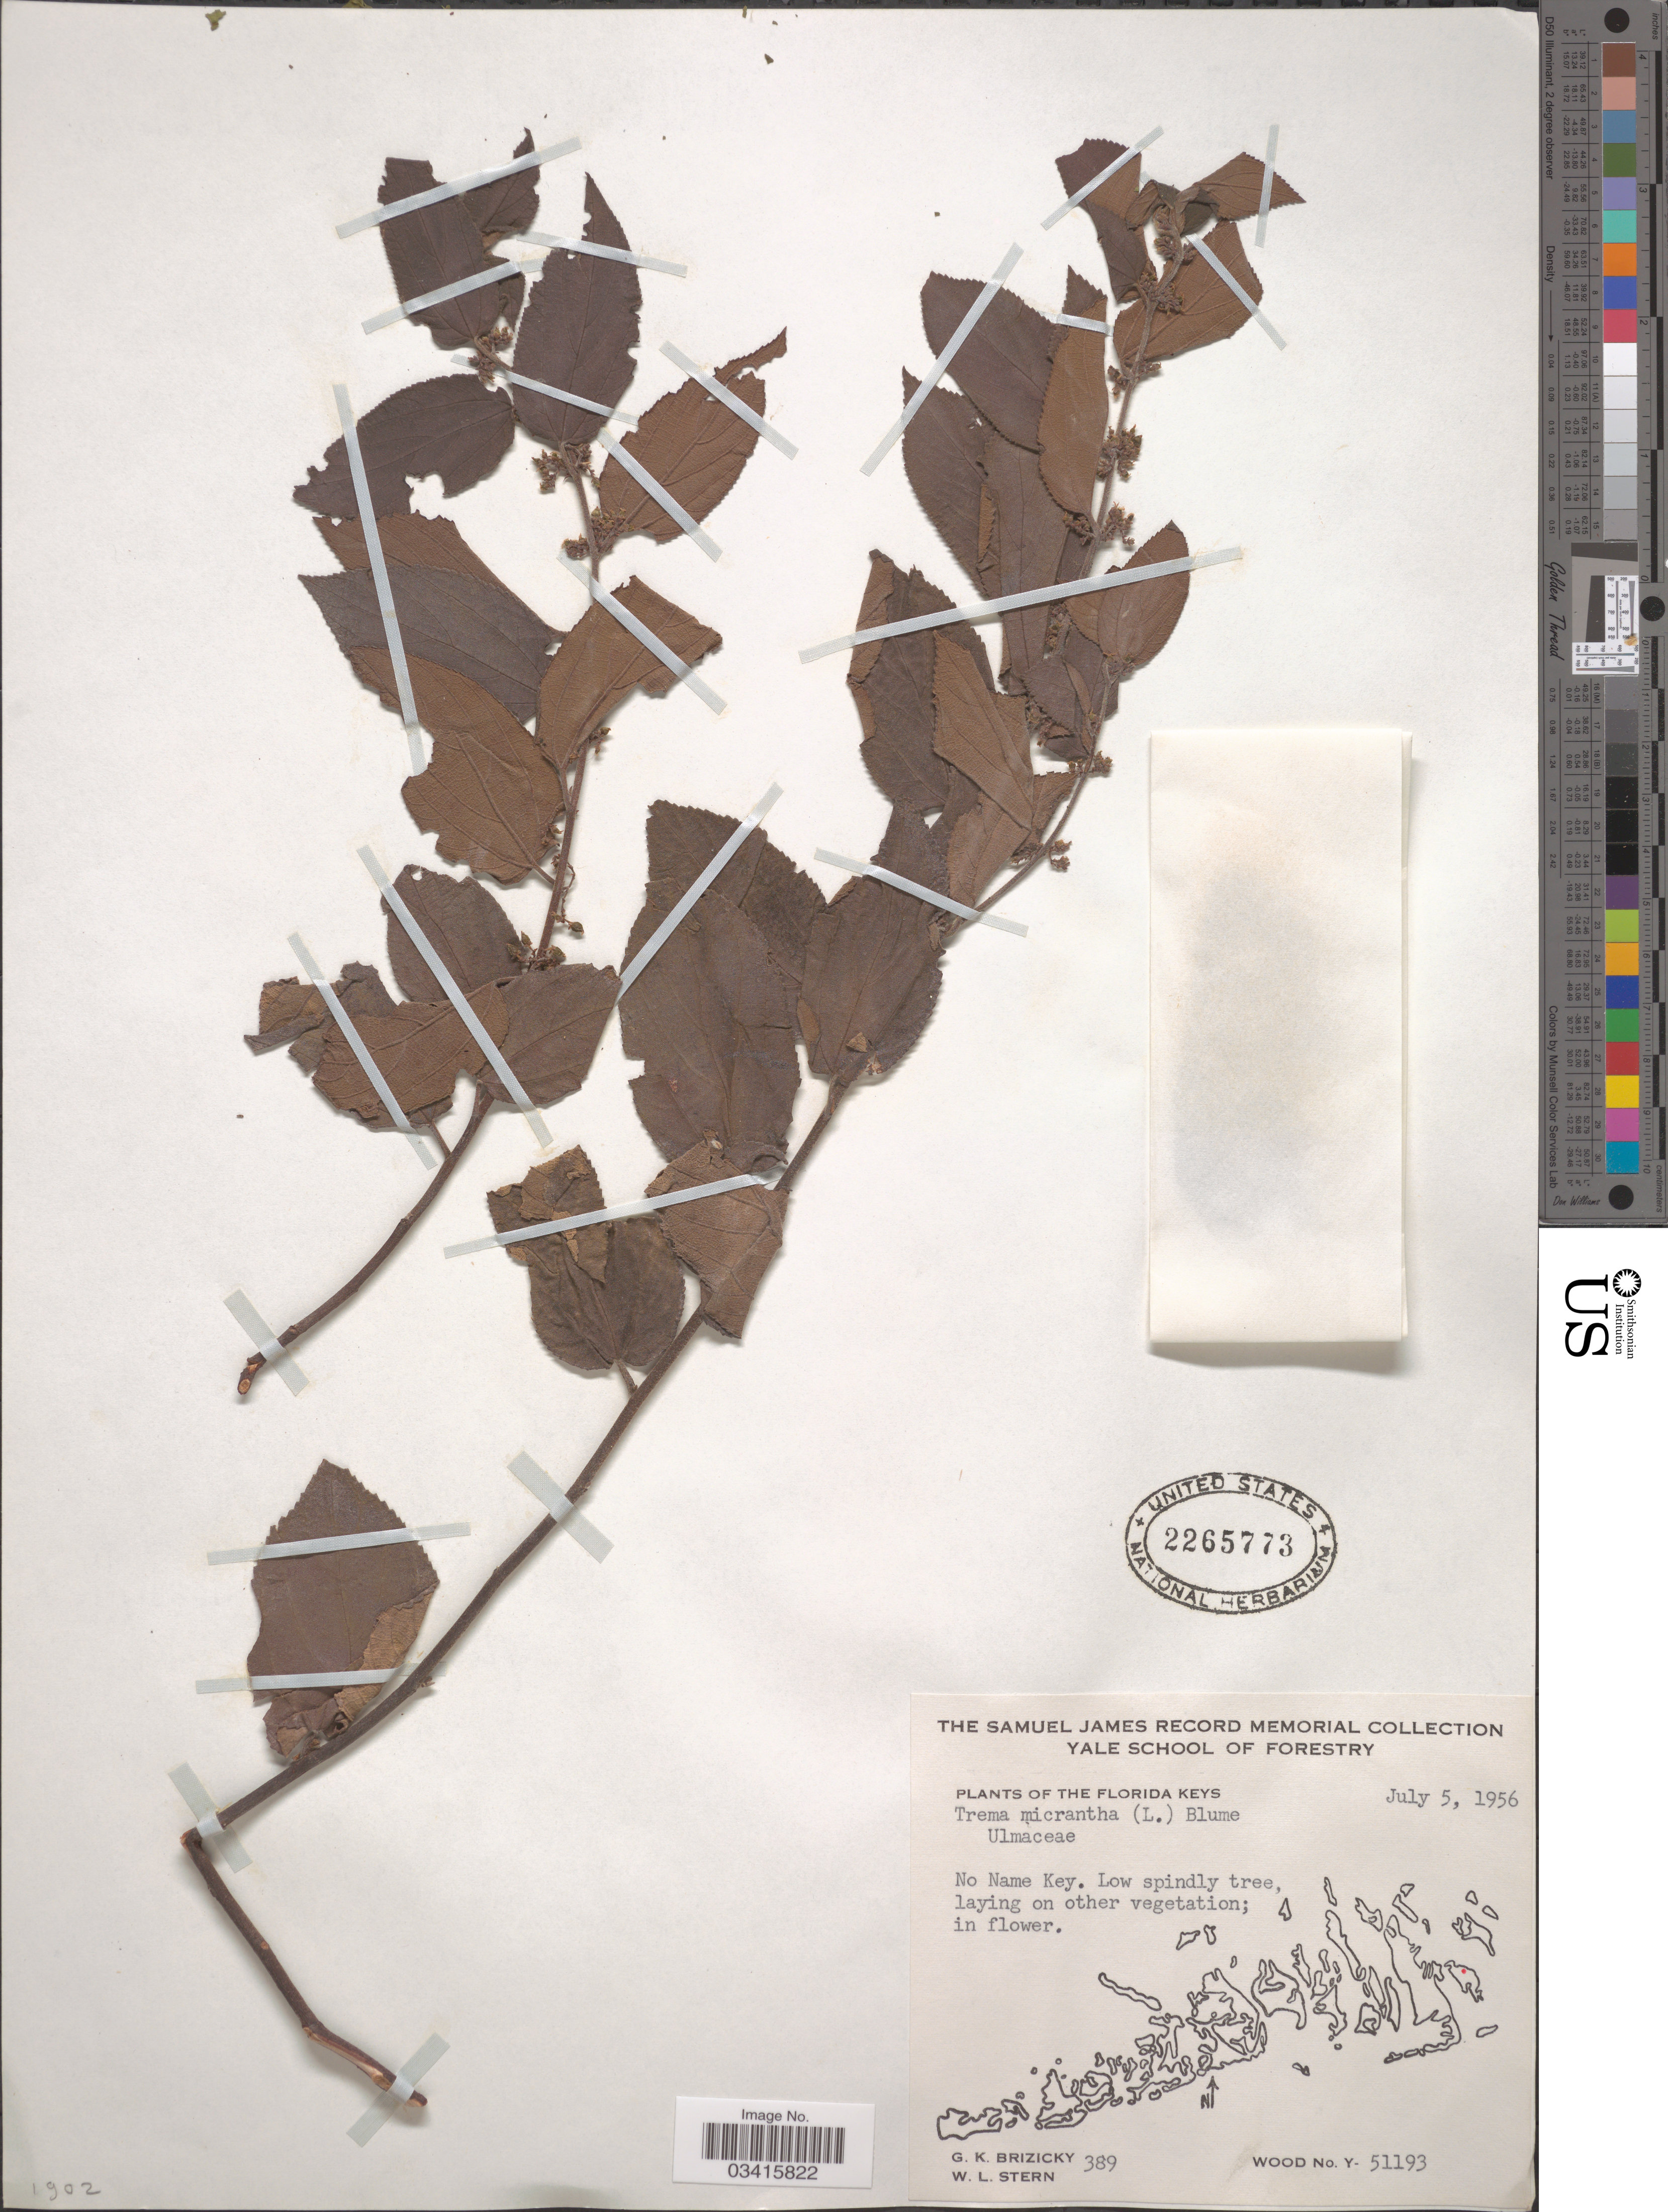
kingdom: Plantae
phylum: Tracheophyta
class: Magnoliopsida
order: Rosales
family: Cannabaceae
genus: Trema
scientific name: Trema floridanum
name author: Britton ex Small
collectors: G. K. Brizicky & W. L. Stern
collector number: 389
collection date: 1956-07-05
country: United States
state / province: Florida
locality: The Florida Keys, No Name Key.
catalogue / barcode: US 2265773